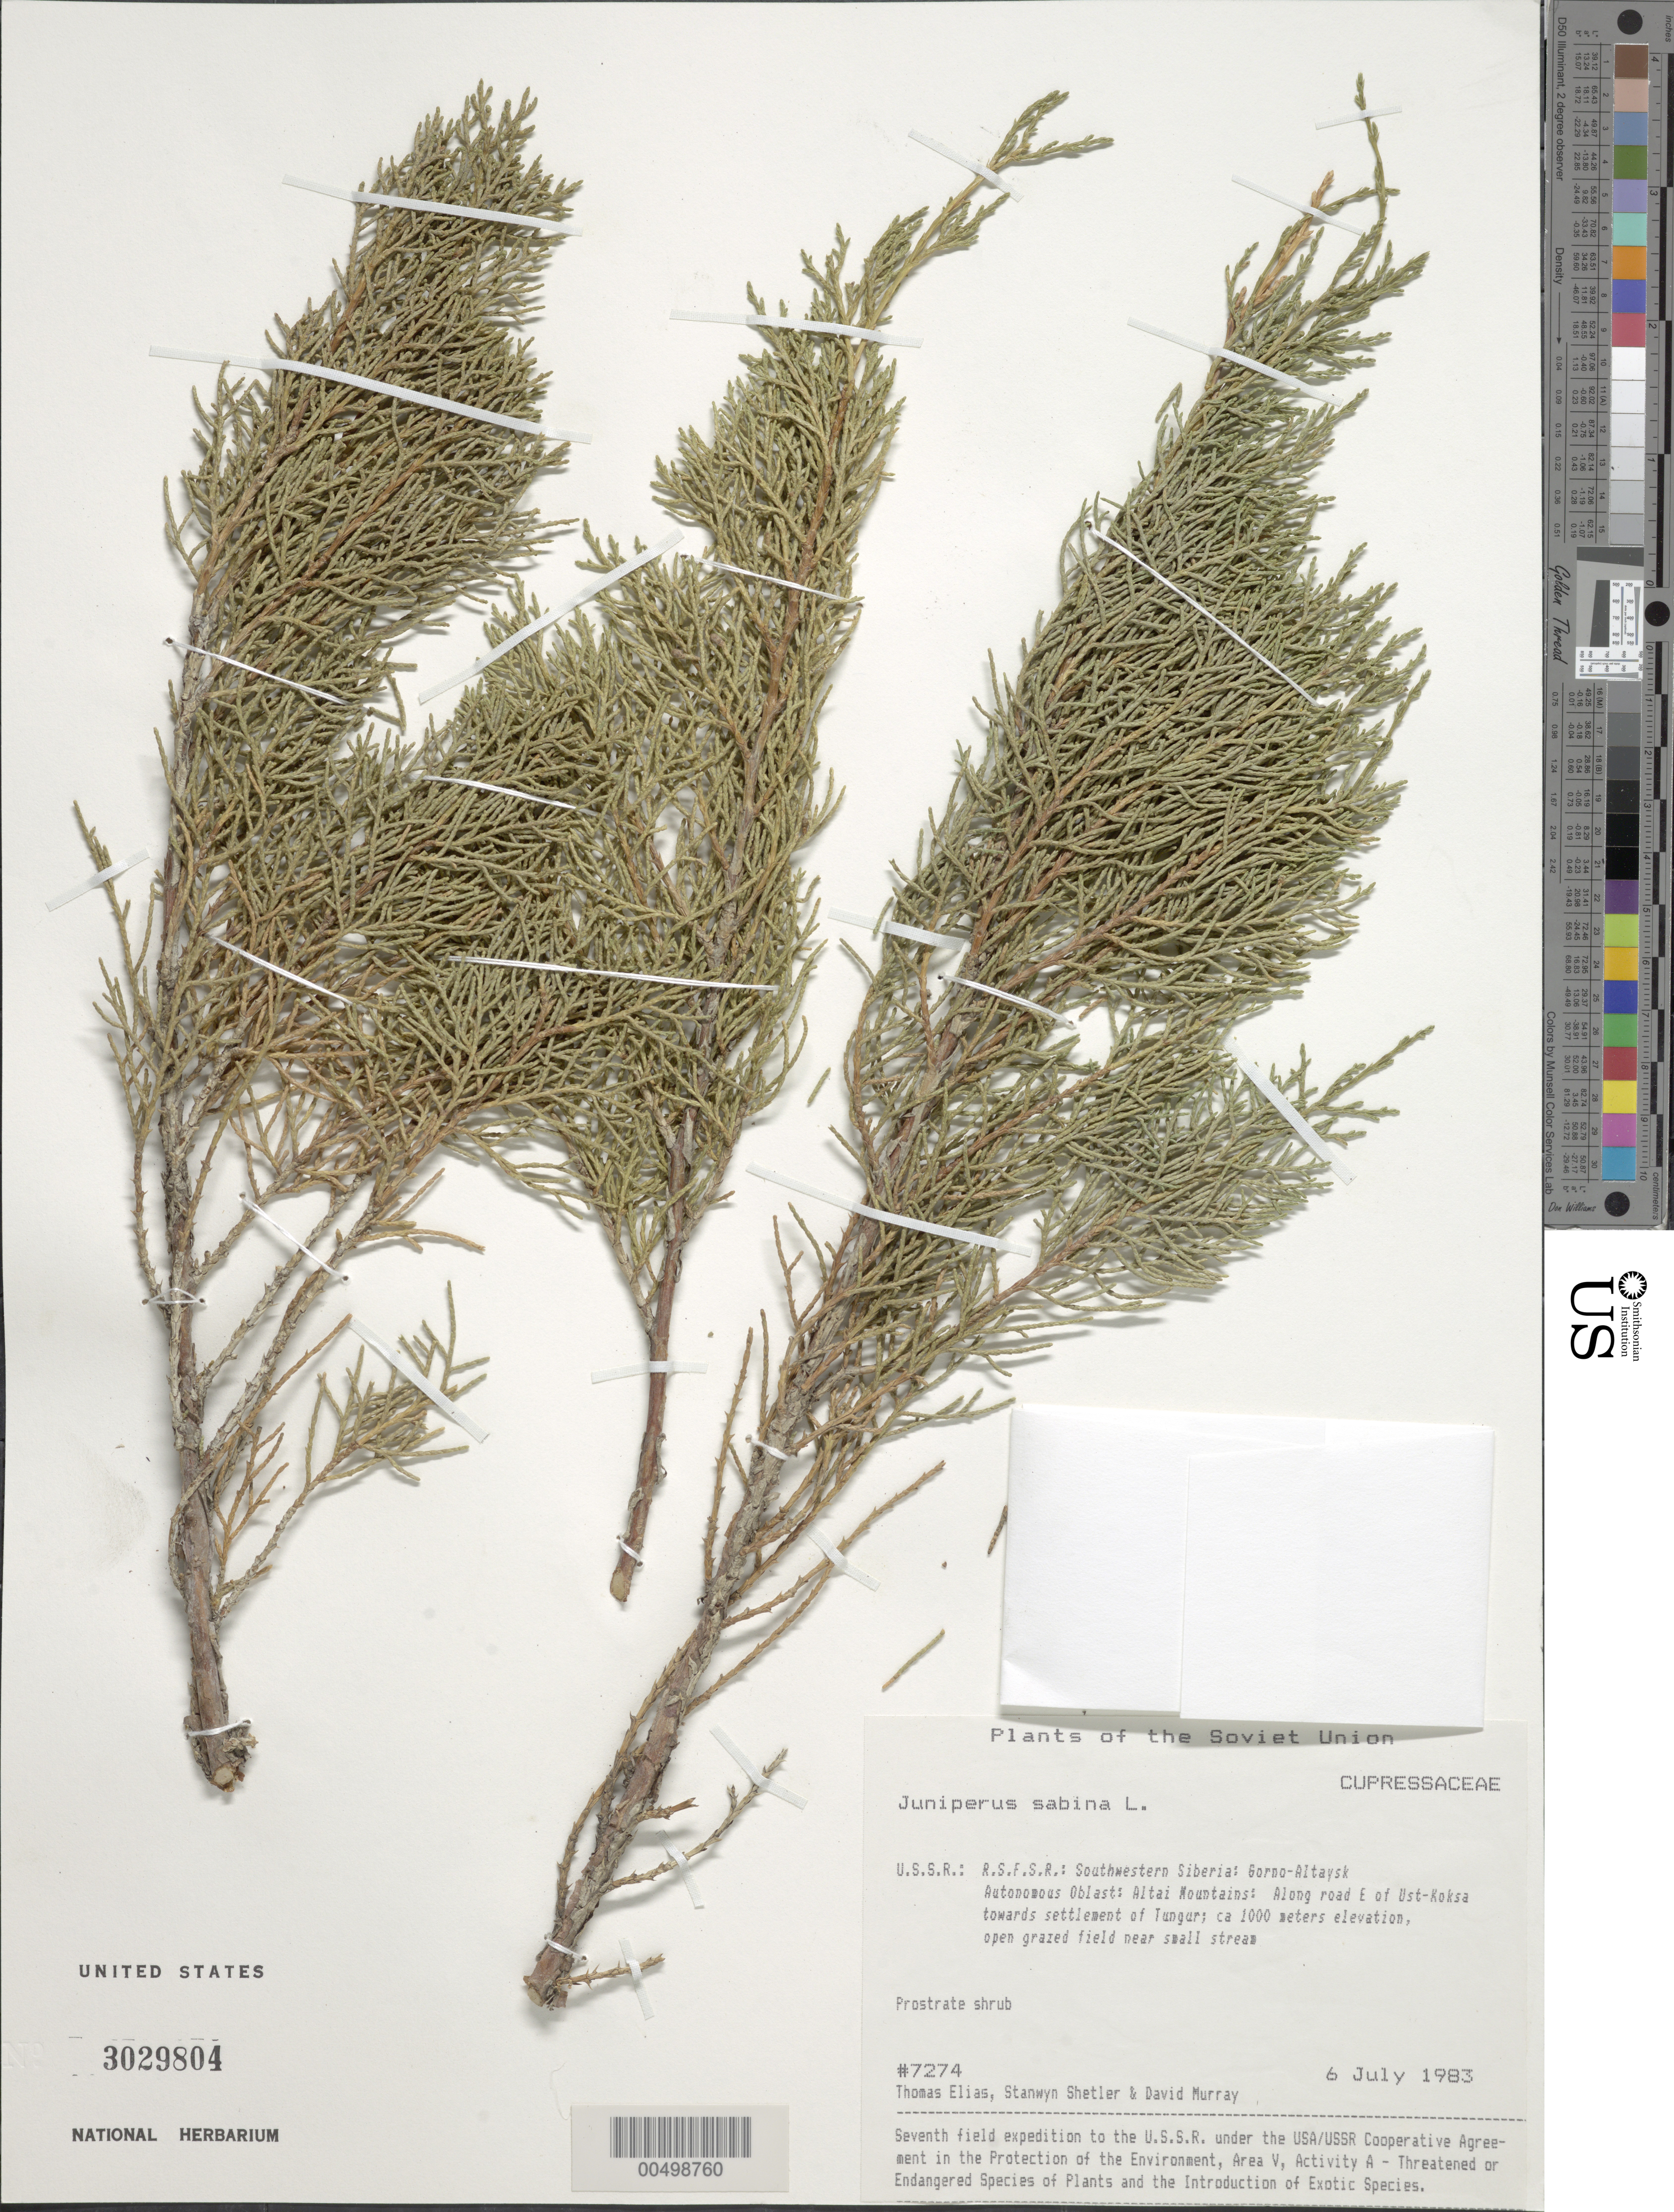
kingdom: Plantae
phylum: Tracheophyta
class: Pinopsida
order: Pinales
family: Cupressaceae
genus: Juniperus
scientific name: Juniperus sabina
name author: L.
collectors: T. Elias, S. Shetler & D. F. Murray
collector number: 7274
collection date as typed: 06 Jul 1983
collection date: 1983-07-06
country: Russian Federation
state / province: Altai Republic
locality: Altai Mountains, along road E of Ust-Koksa towards settlement of Tungur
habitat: open grazed field near small stream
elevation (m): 1000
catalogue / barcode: US 3029804